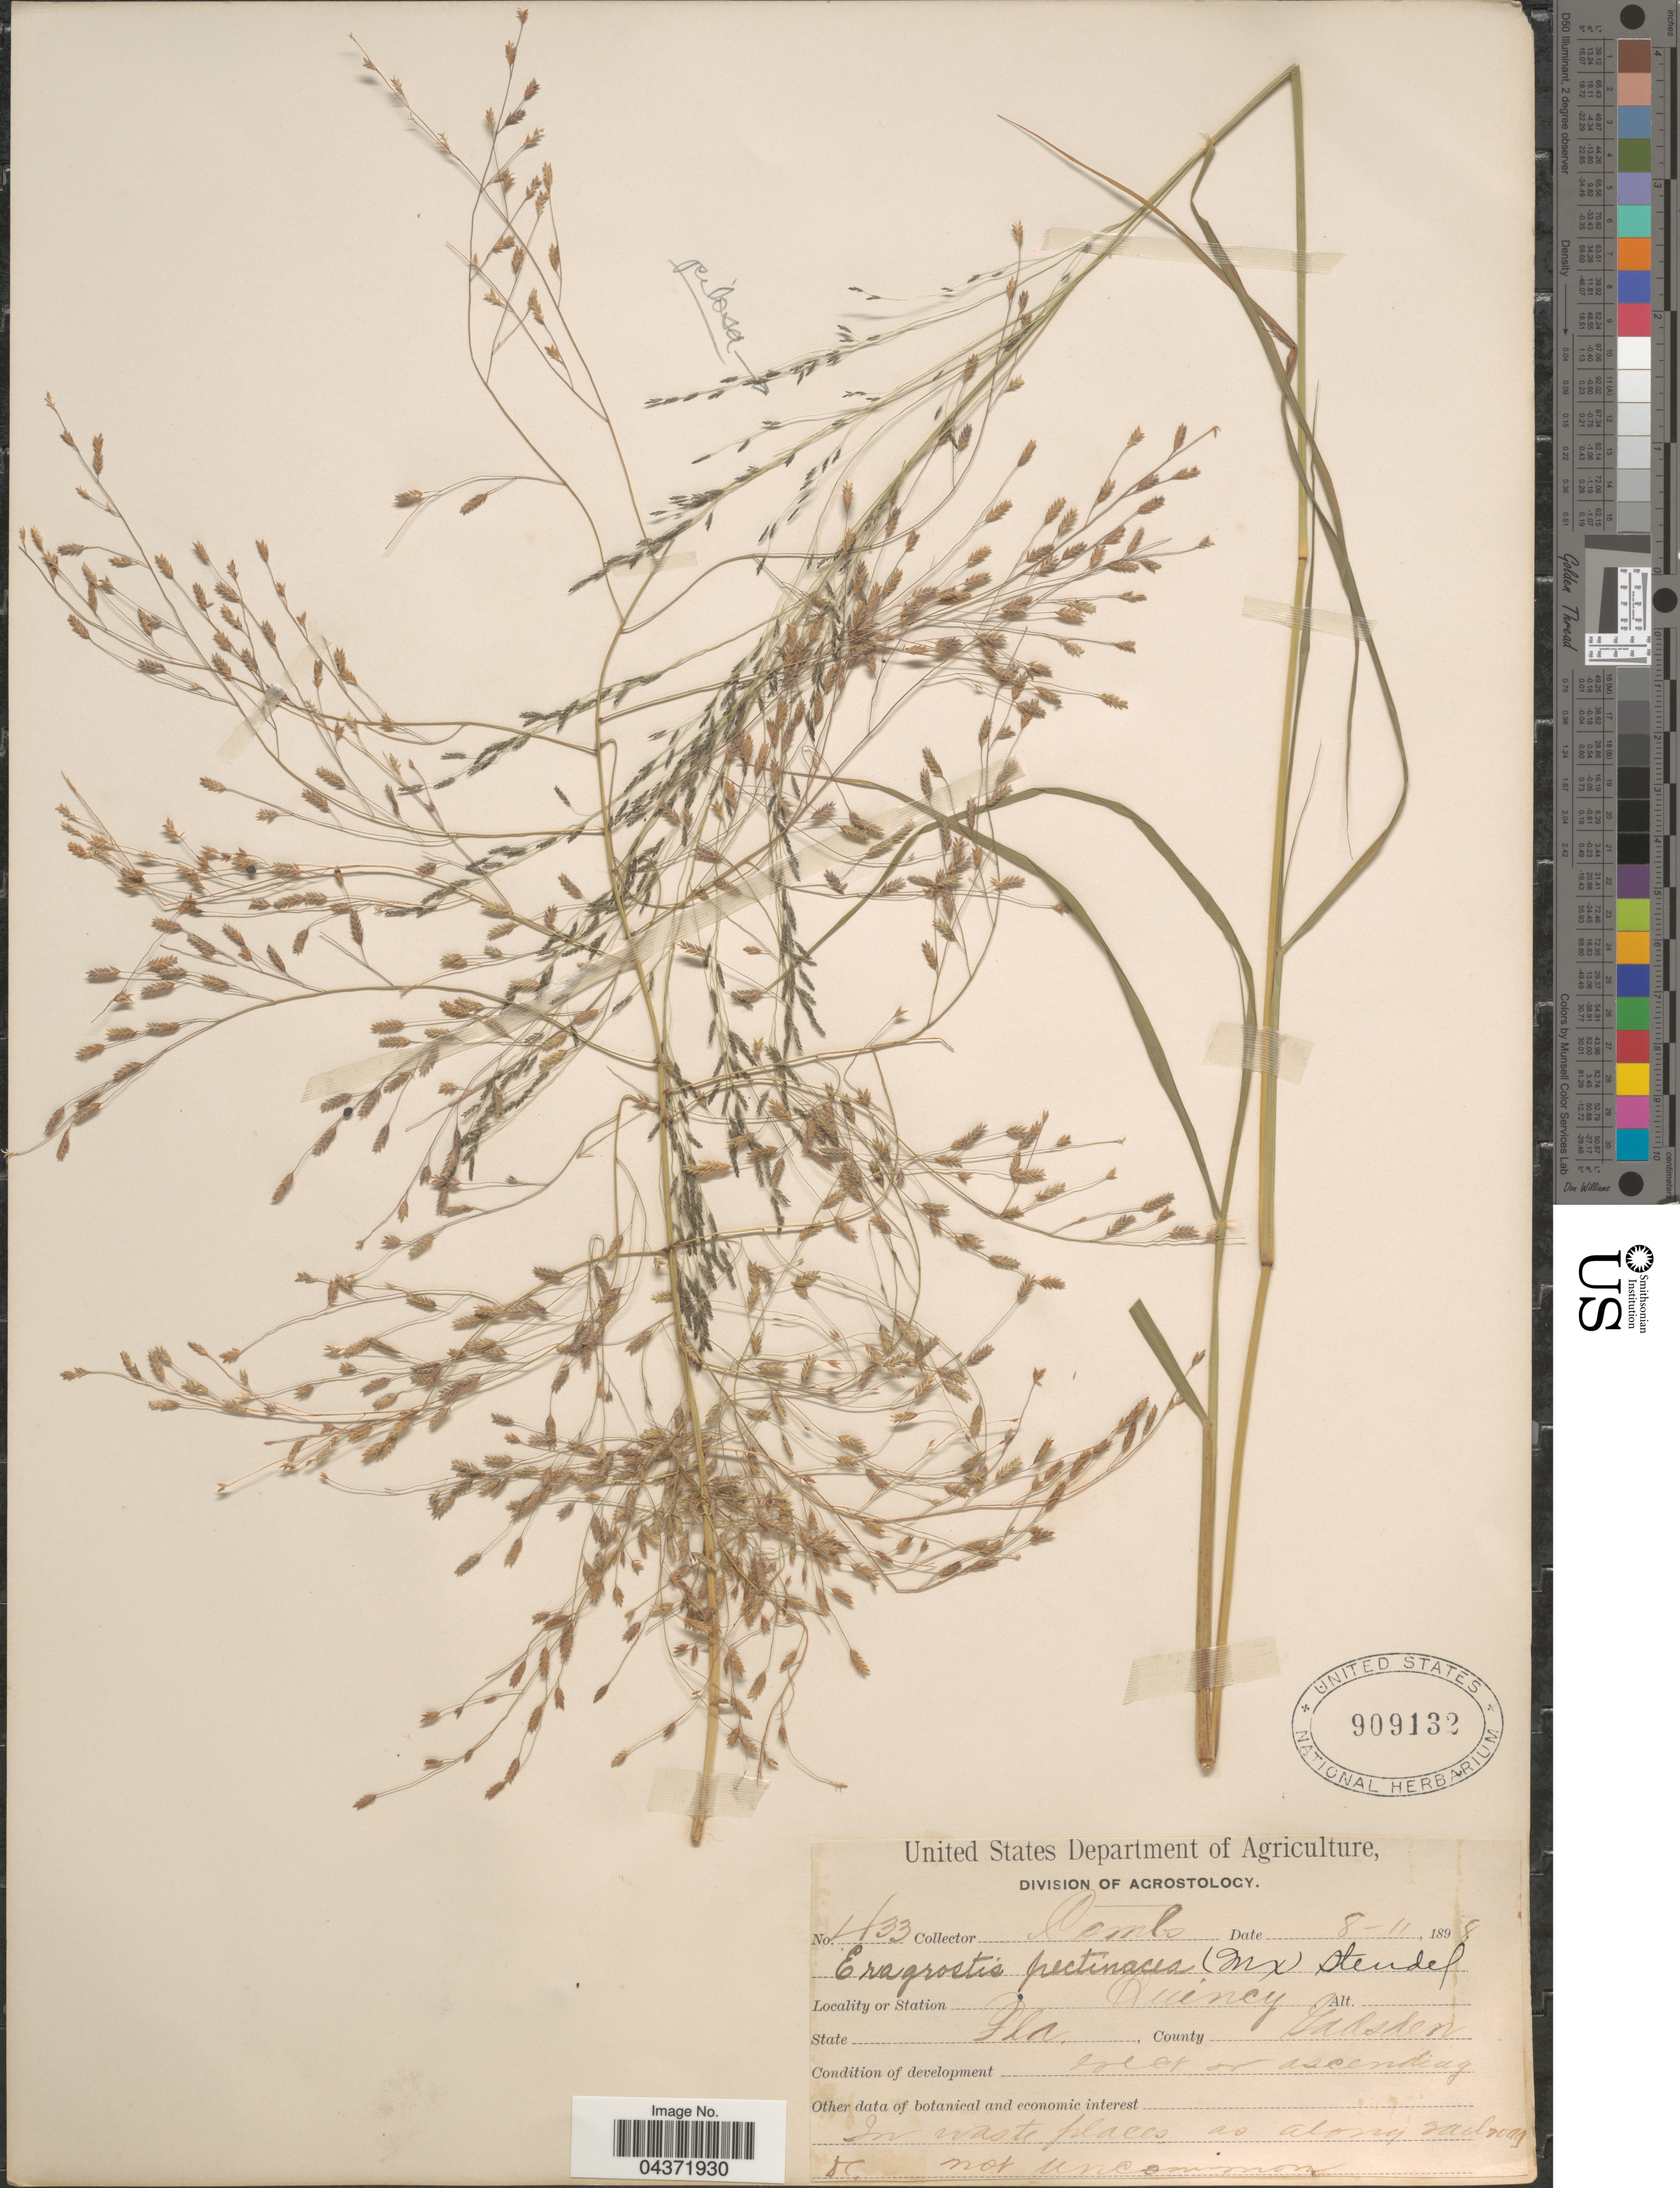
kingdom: Plantae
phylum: Tracheophyta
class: Liliopsida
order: Poales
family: Poaceae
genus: Eragrostis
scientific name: Eragrostis spectabilis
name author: (Pursh) Steud.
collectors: -. Combs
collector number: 433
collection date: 1898-08-11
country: United States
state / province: Florida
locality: Quincy. County Gadsden. Along railway DC.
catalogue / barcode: US 909132